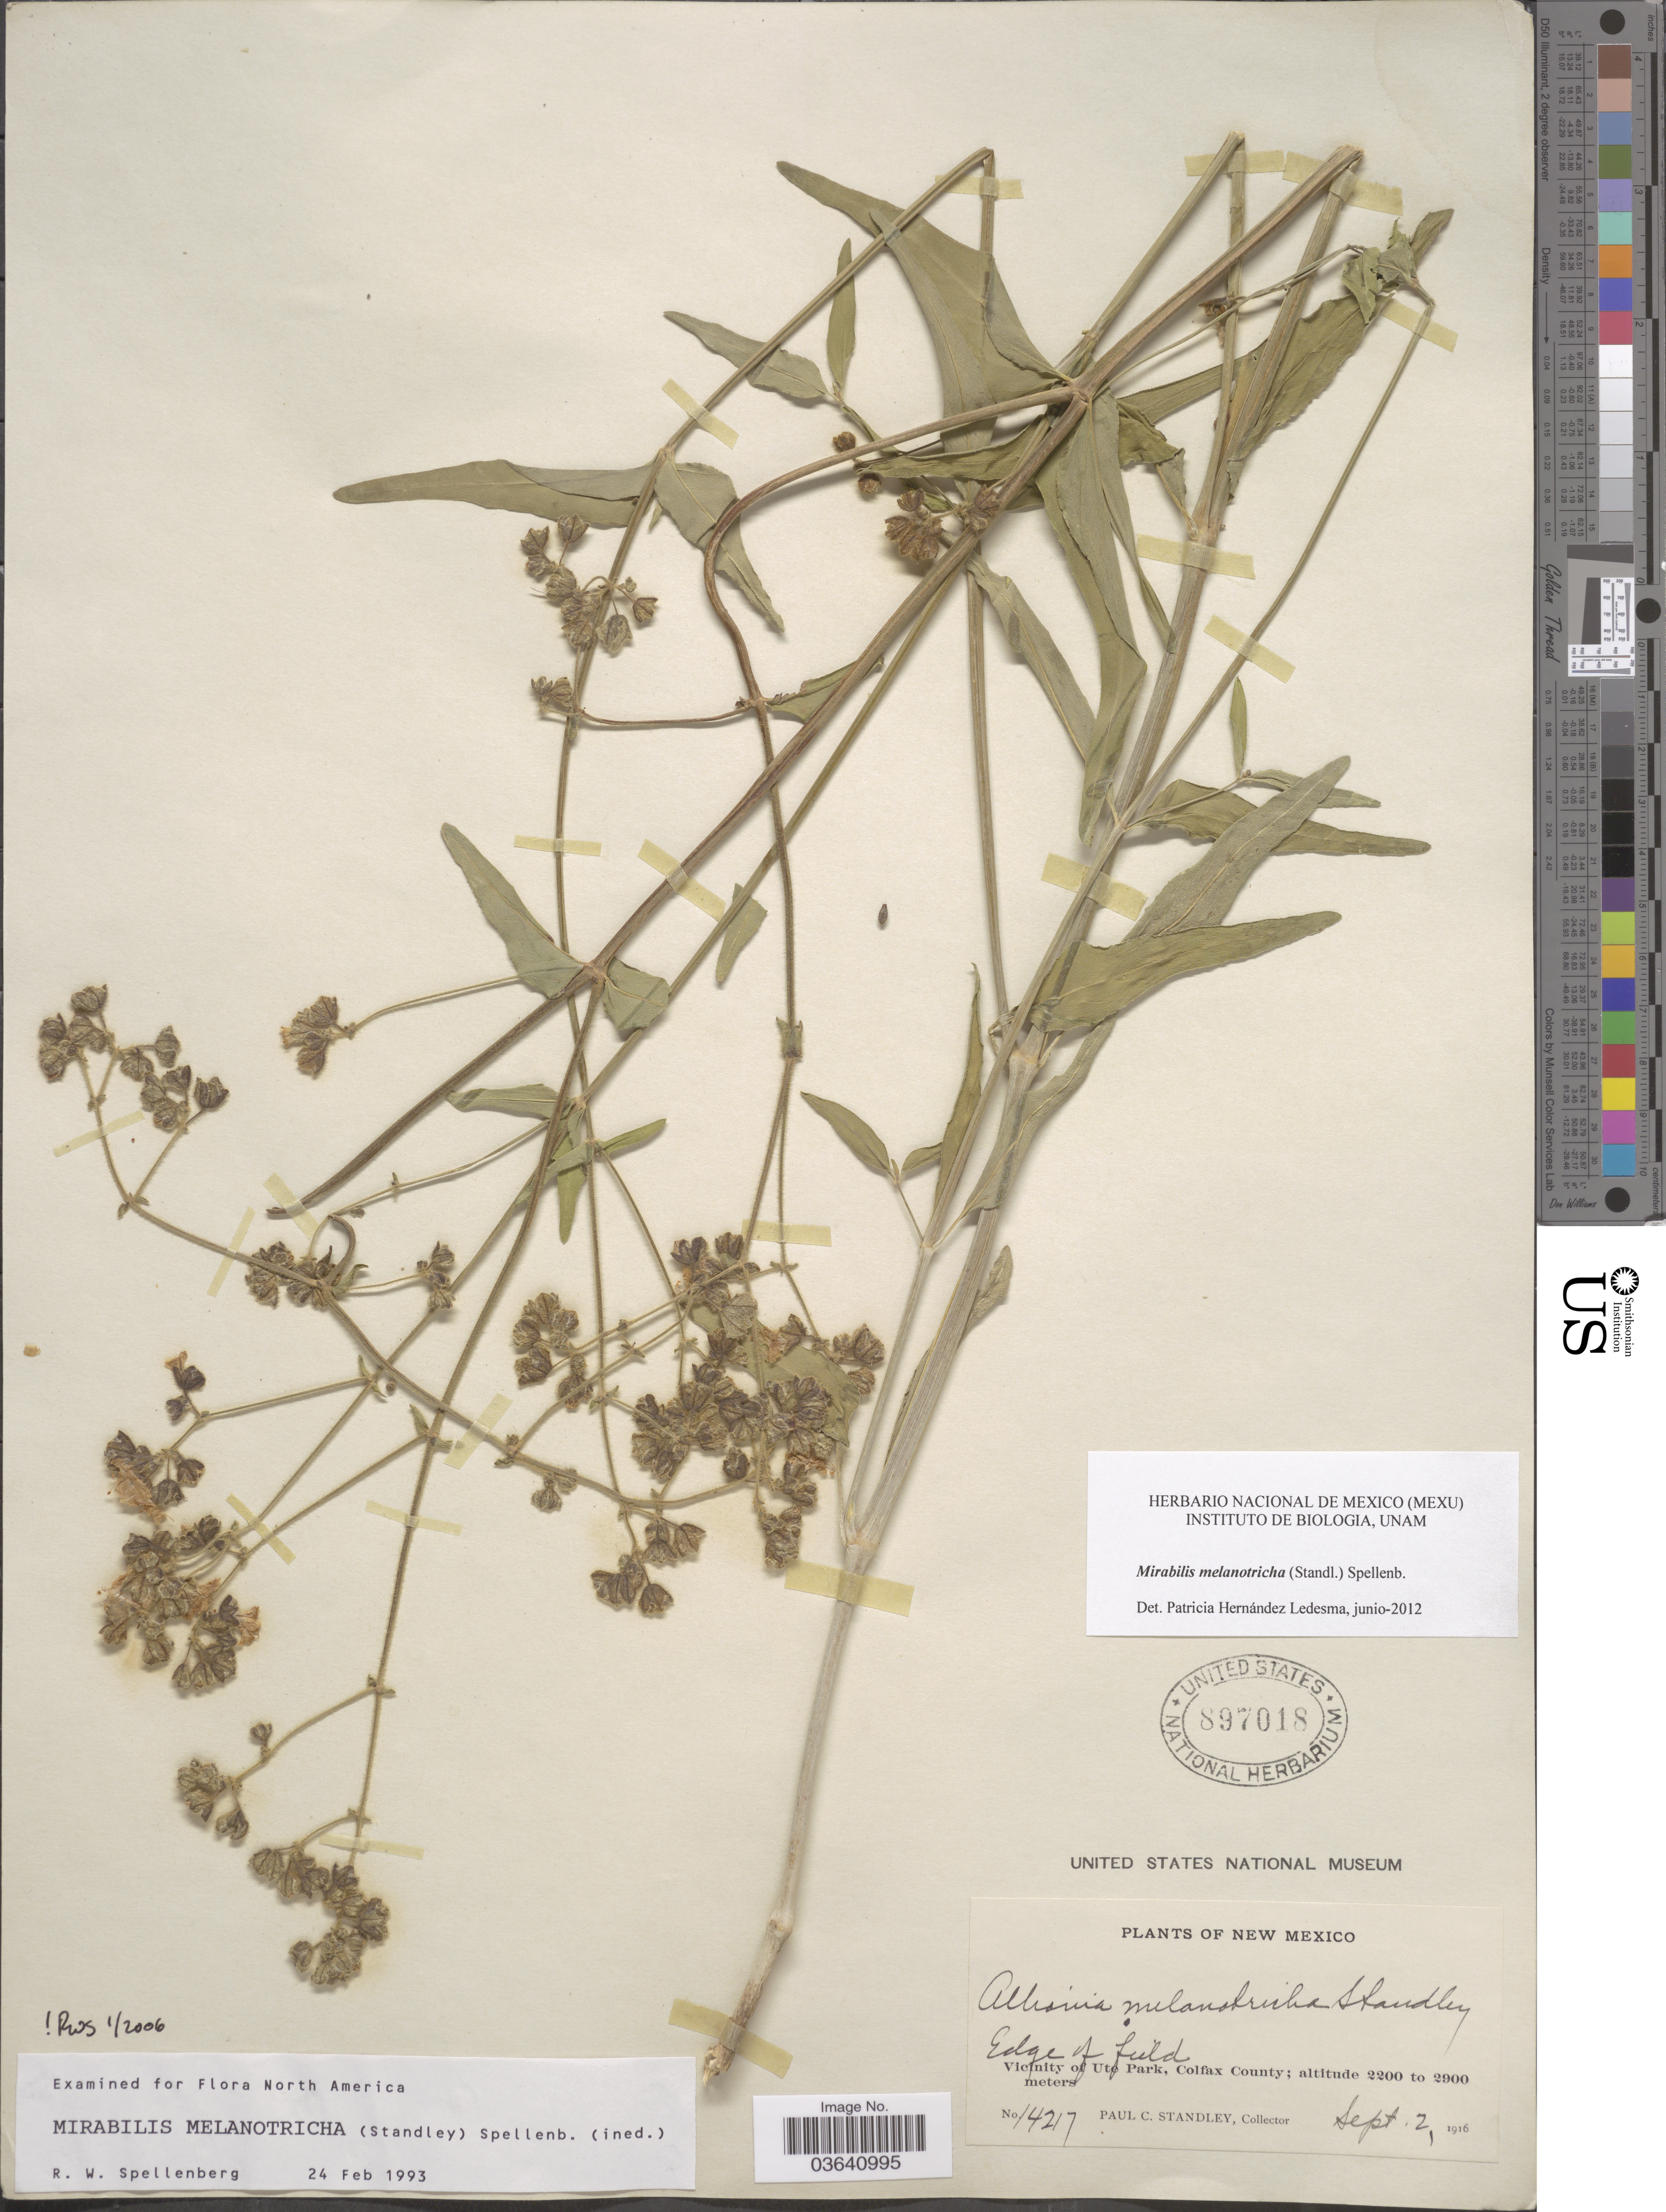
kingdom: Plantae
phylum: Tracheophyta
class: Magnoliopsida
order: Caryophyllales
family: Nyctaginaceae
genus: Mirabilis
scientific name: Mirabilis melanotricha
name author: (Standl.) Spellenb.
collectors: P. C. Standley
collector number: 14217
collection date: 1916-09-02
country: United States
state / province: New Mexico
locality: Vicinity of Ute Park, Colfax County.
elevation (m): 2200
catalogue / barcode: US 897018